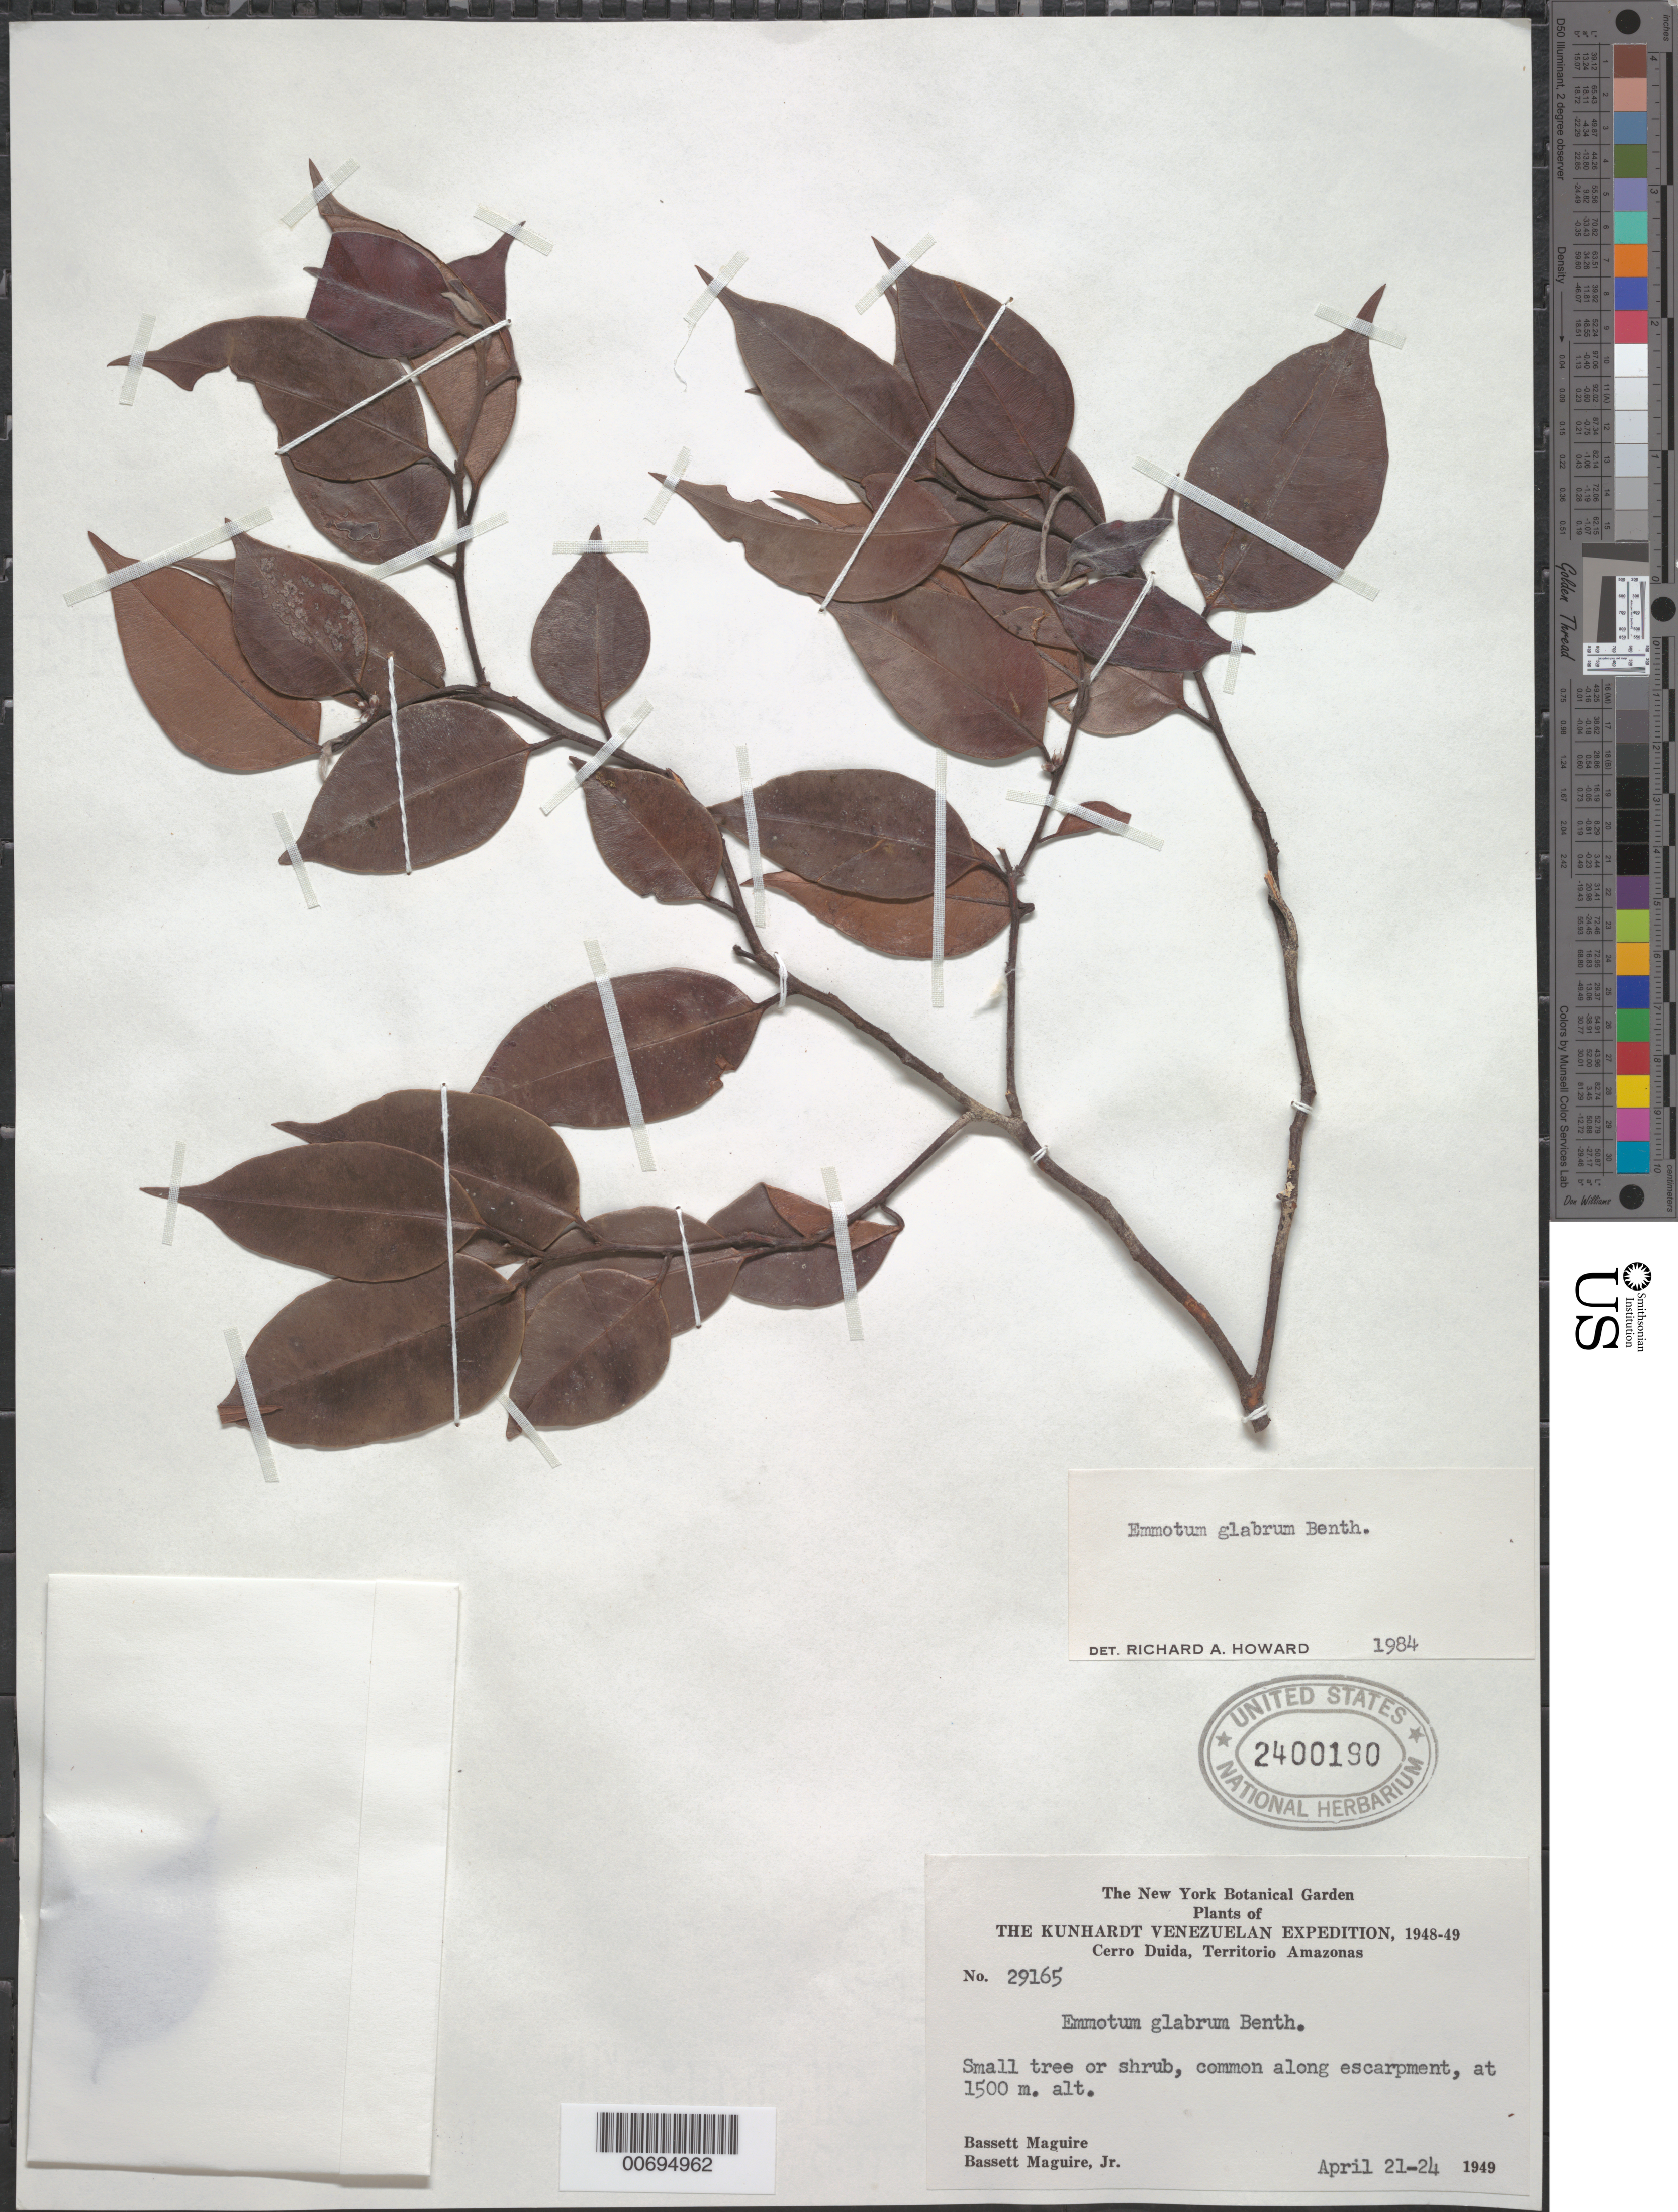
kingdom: Plantae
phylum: Tracheophyta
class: Magnoliopsida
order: Metteniusales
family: Metteniusaceae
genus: Emmotum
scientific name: Emmotum glabrum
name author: Benth. ex Miers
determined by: Howard, R. A.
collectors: B. Maguire & B. Maguire Jr.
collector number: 29165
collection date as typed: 21-Apr-49 to 24-Apr-49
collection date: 1949-04-21/1949-04-24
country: Venezuela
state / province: Amazonas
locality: Cerro Duida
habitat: Along escarpment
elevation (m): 1500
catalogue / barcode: US 2400190